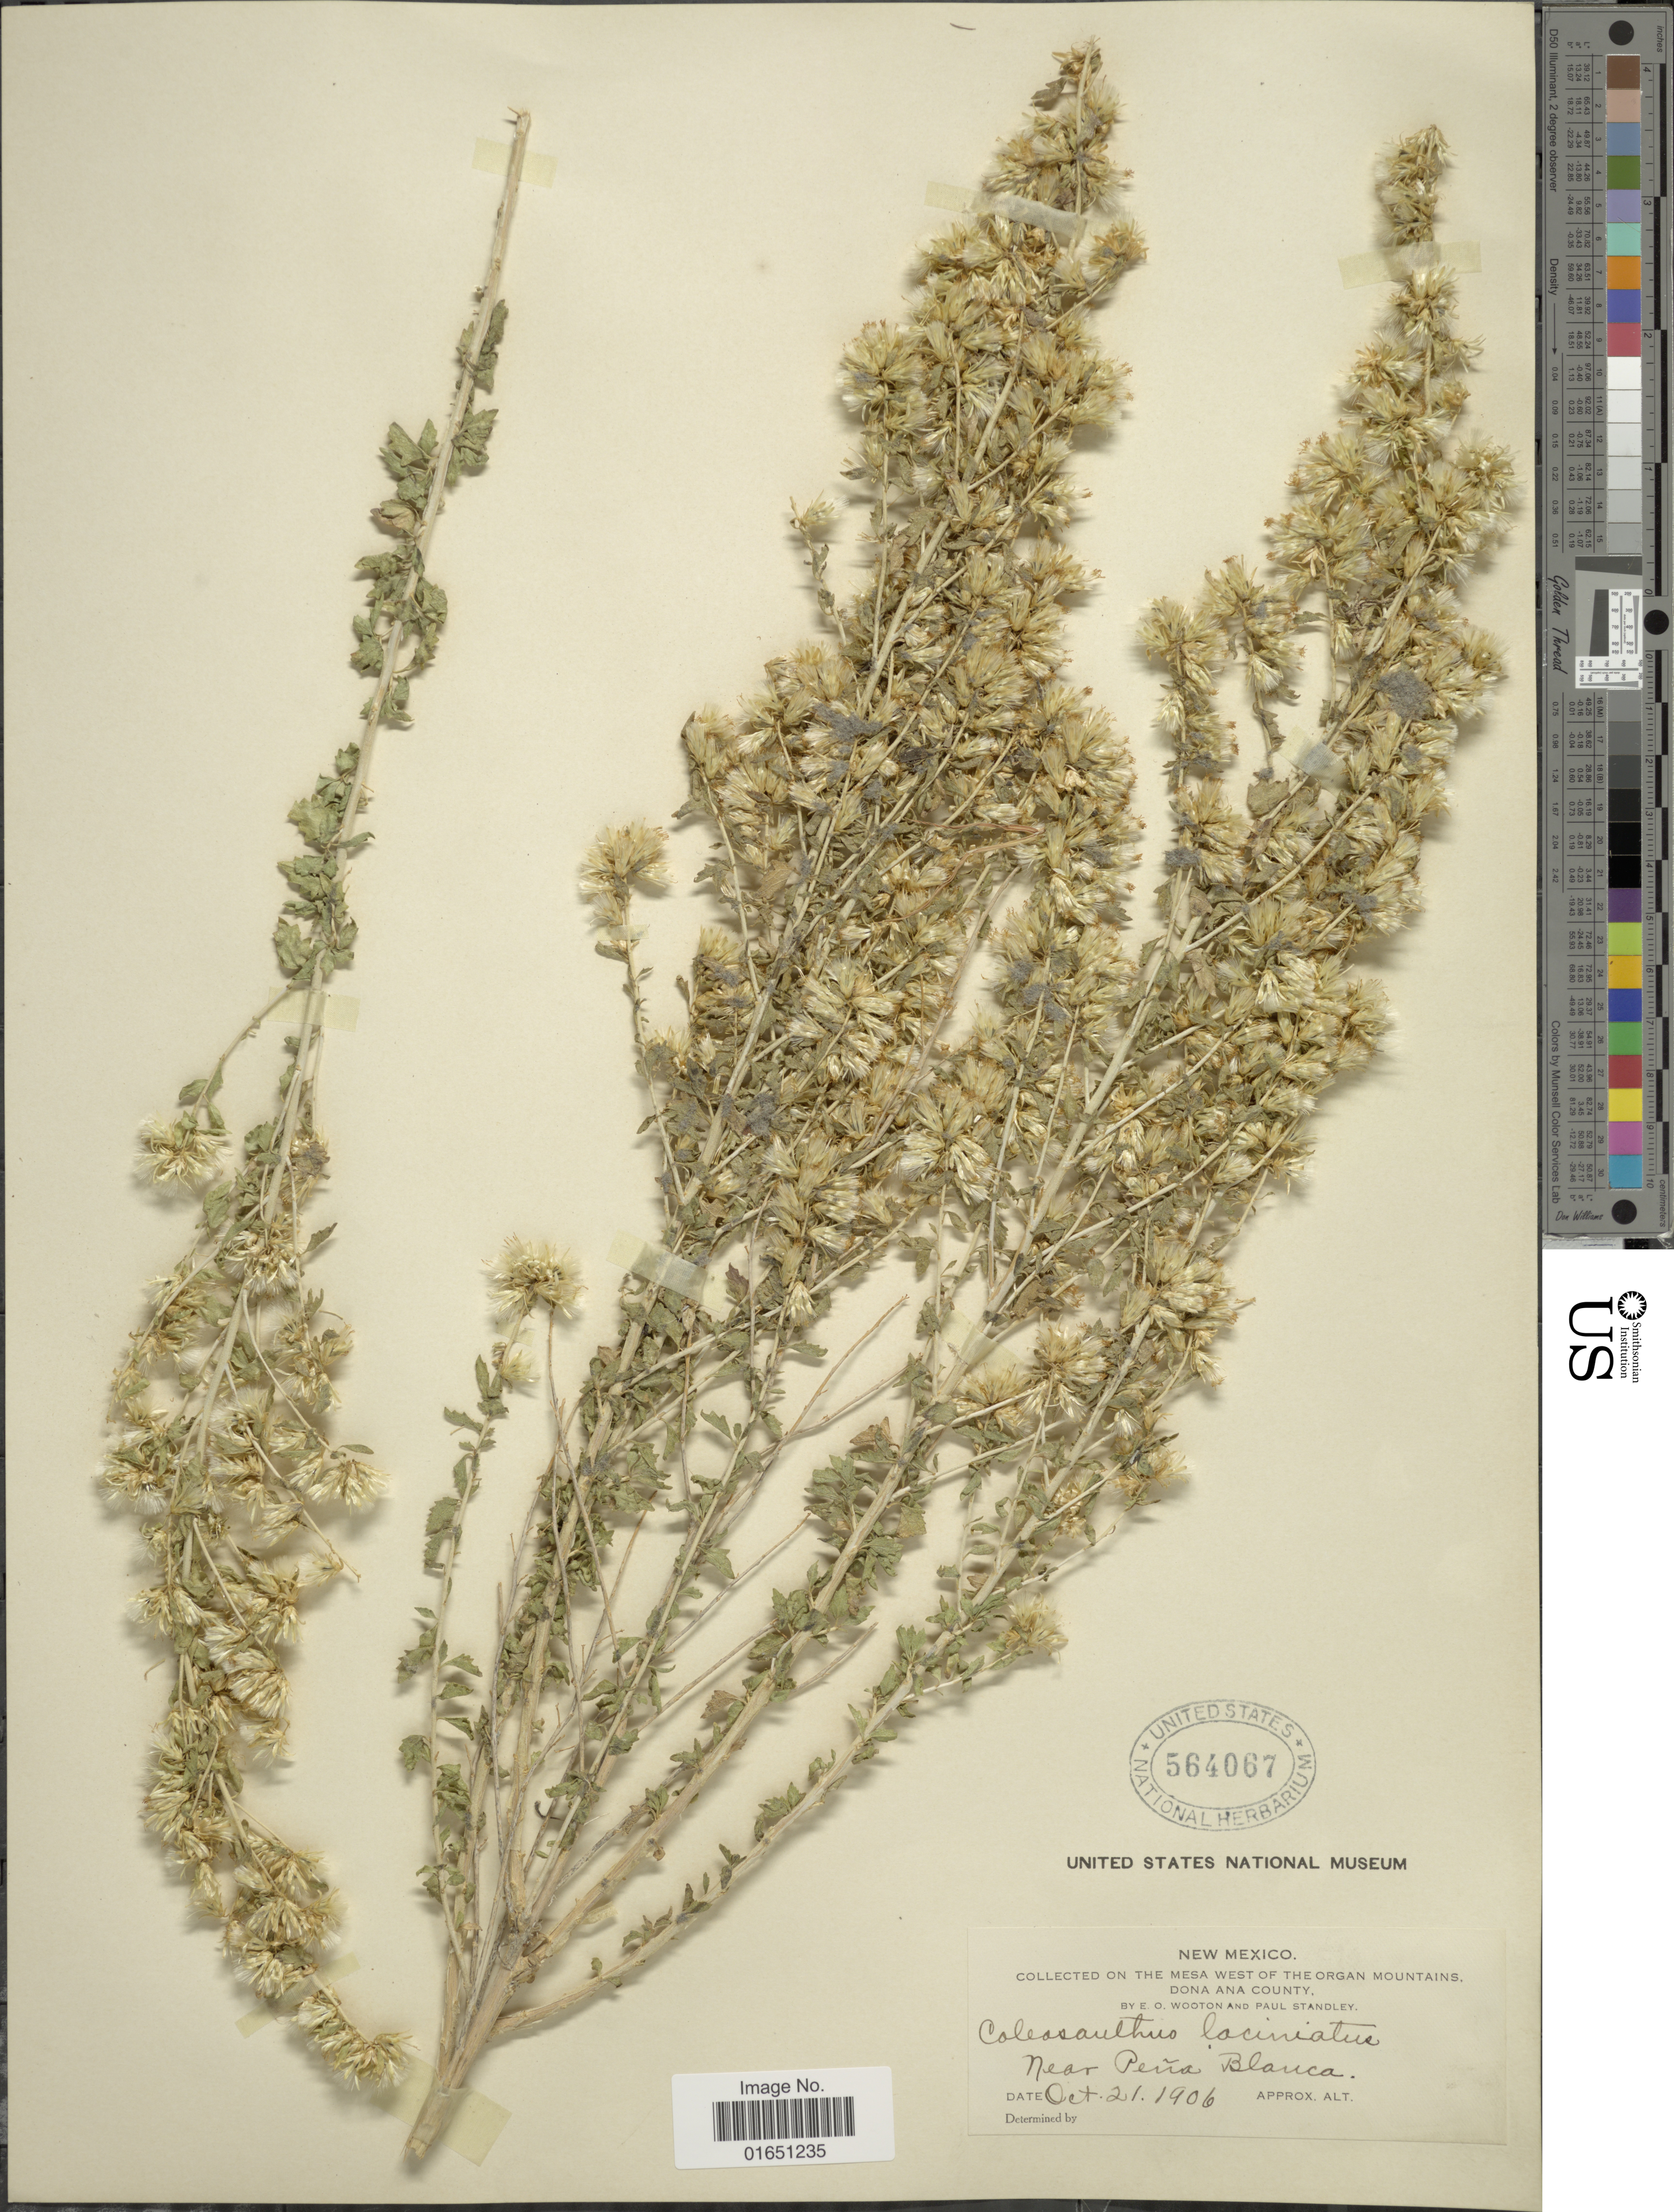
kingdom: Plantae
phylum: Tracheophyta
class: Magnoliopsida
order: Asterales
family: Asteraceae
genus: Brickellia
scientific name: Brickellia laciniata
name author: A. Gray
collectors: E. O. Wooton & P. C. Standley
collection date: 1906-10-21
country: United States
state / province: New Mexico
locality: On The Mesa West of The Organ Mountains, Dona Ana County, Near Pena Blanca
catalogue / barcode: US 564067